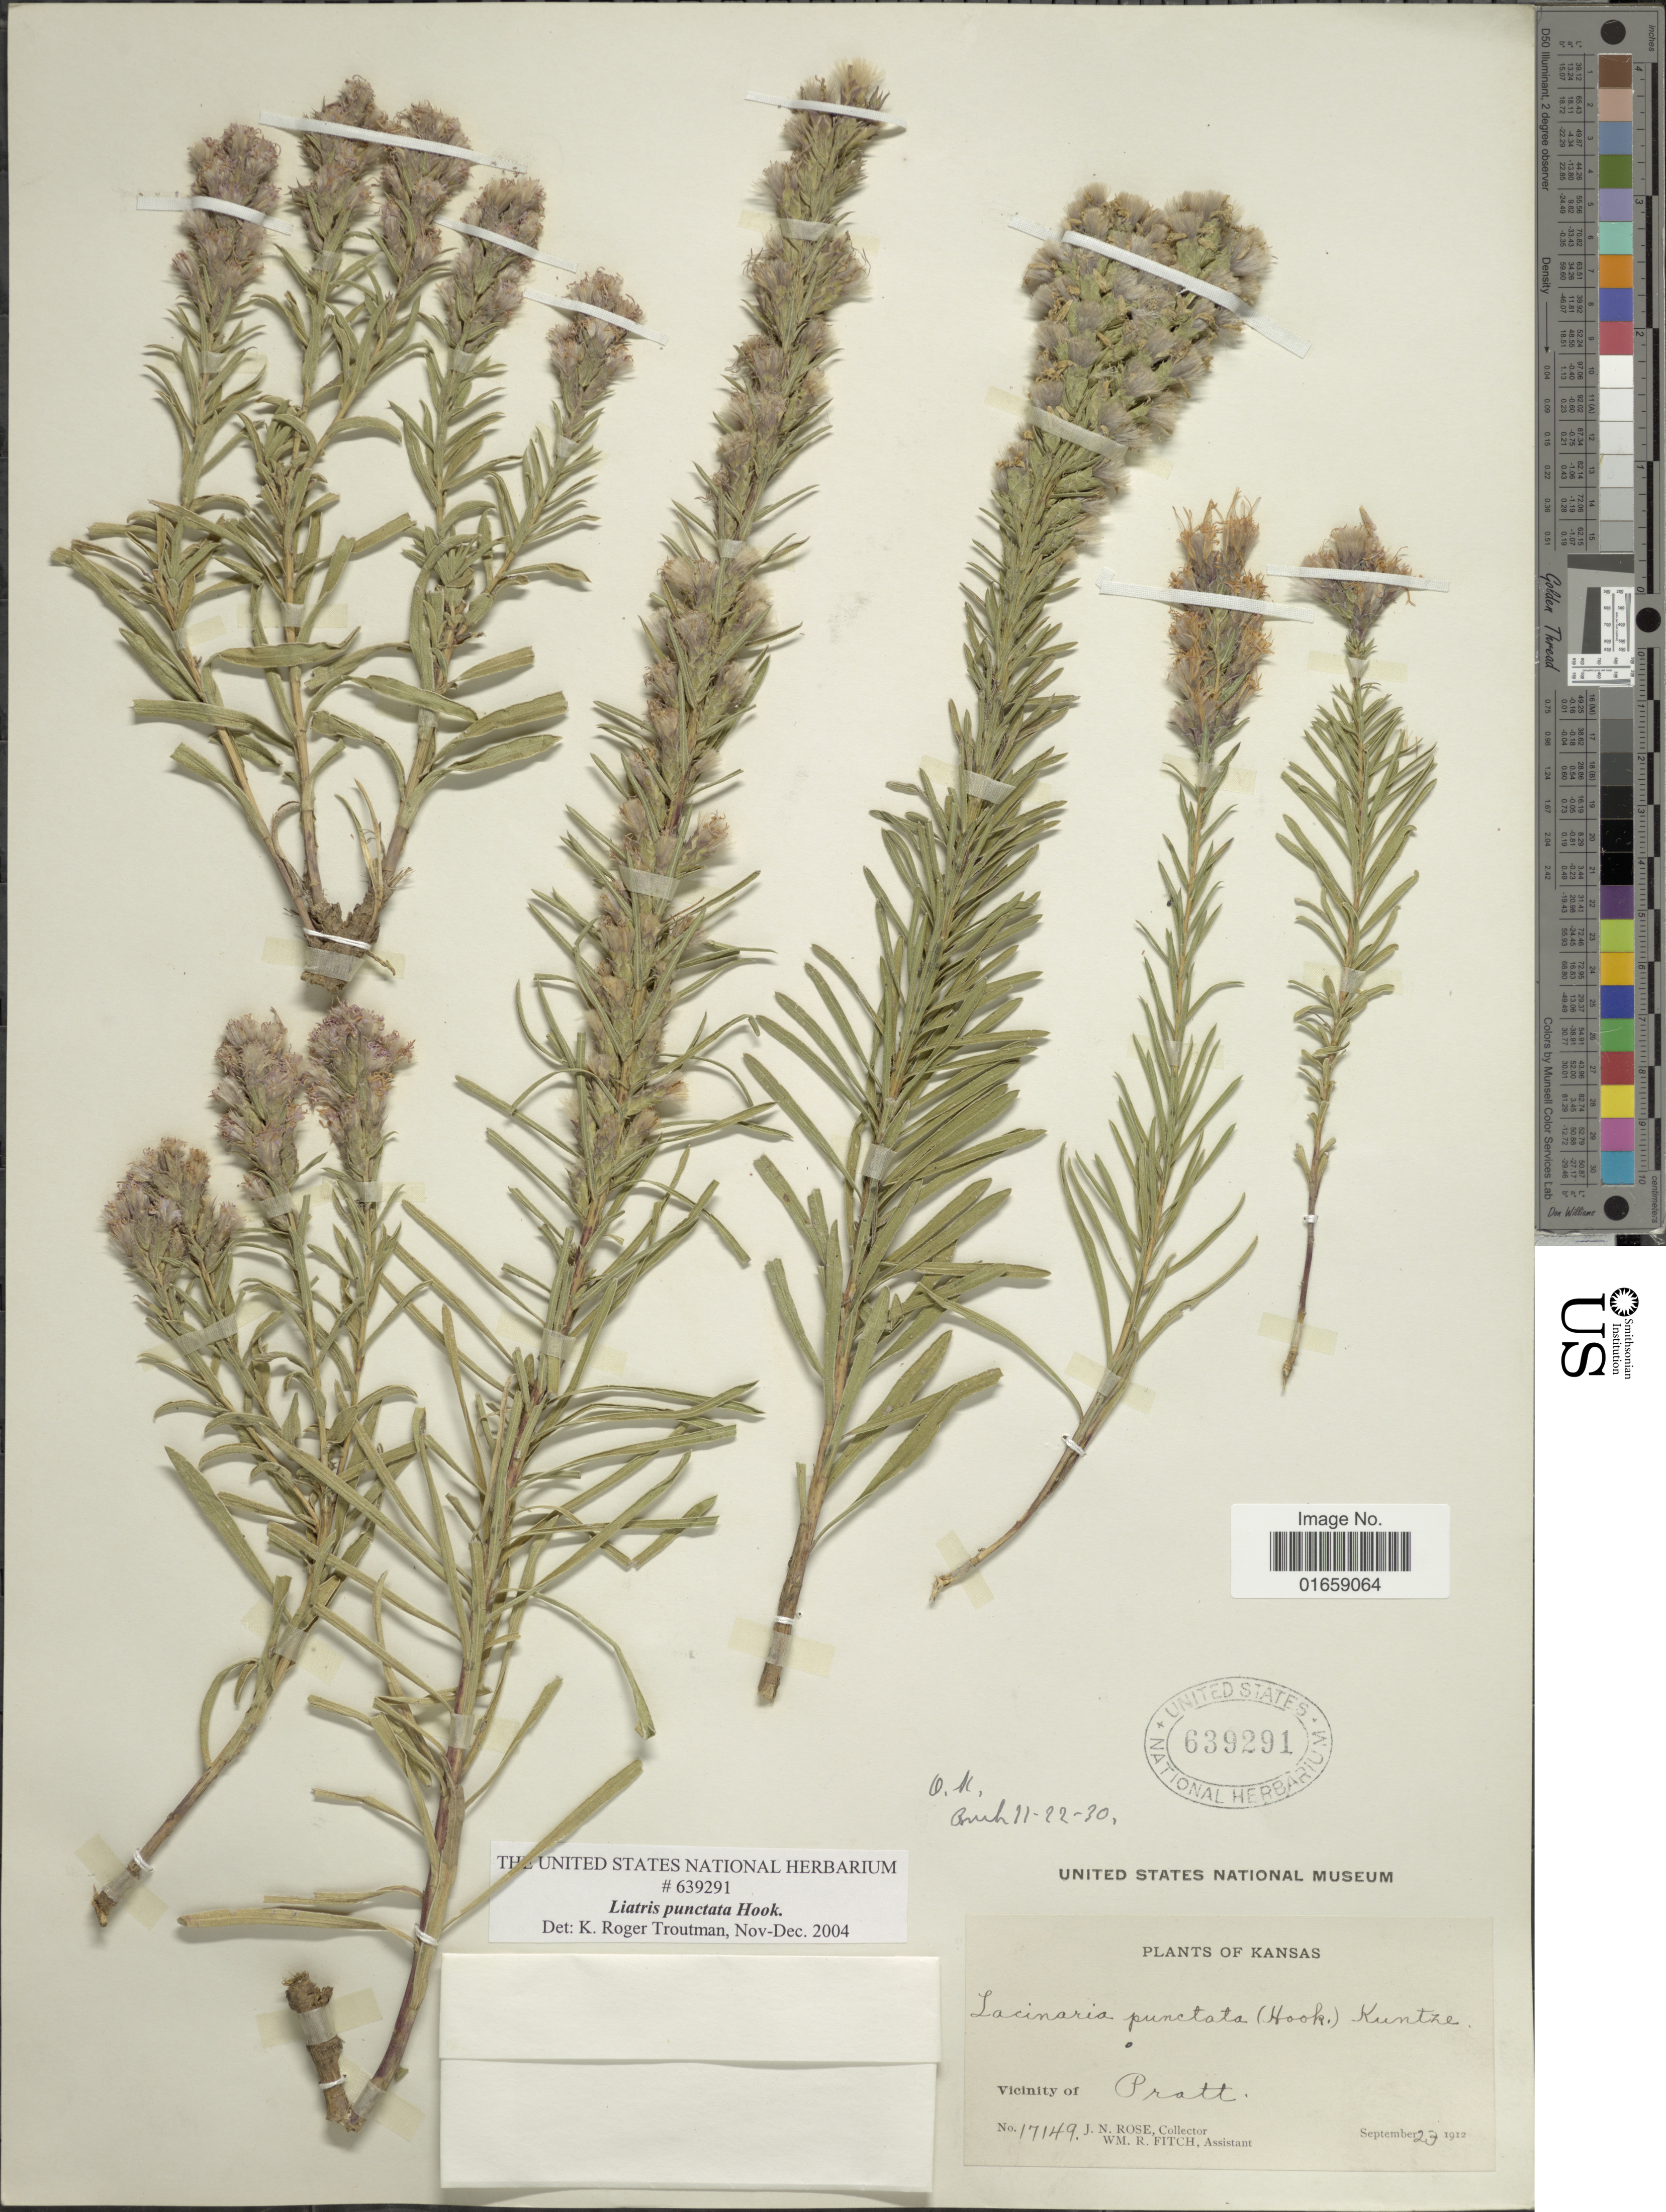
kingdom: Plantae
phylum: Tracheophyta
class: Magnoliopsida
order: Asterales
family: Asteraceae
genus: Liatris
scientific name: Liatris punctata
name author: Hook.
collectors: J. N. Rose & W. R. Fitch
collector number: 17149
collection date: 1912-09-23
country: United States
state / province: Kansas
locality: Vicinity of Pratt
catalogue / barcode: US 639291